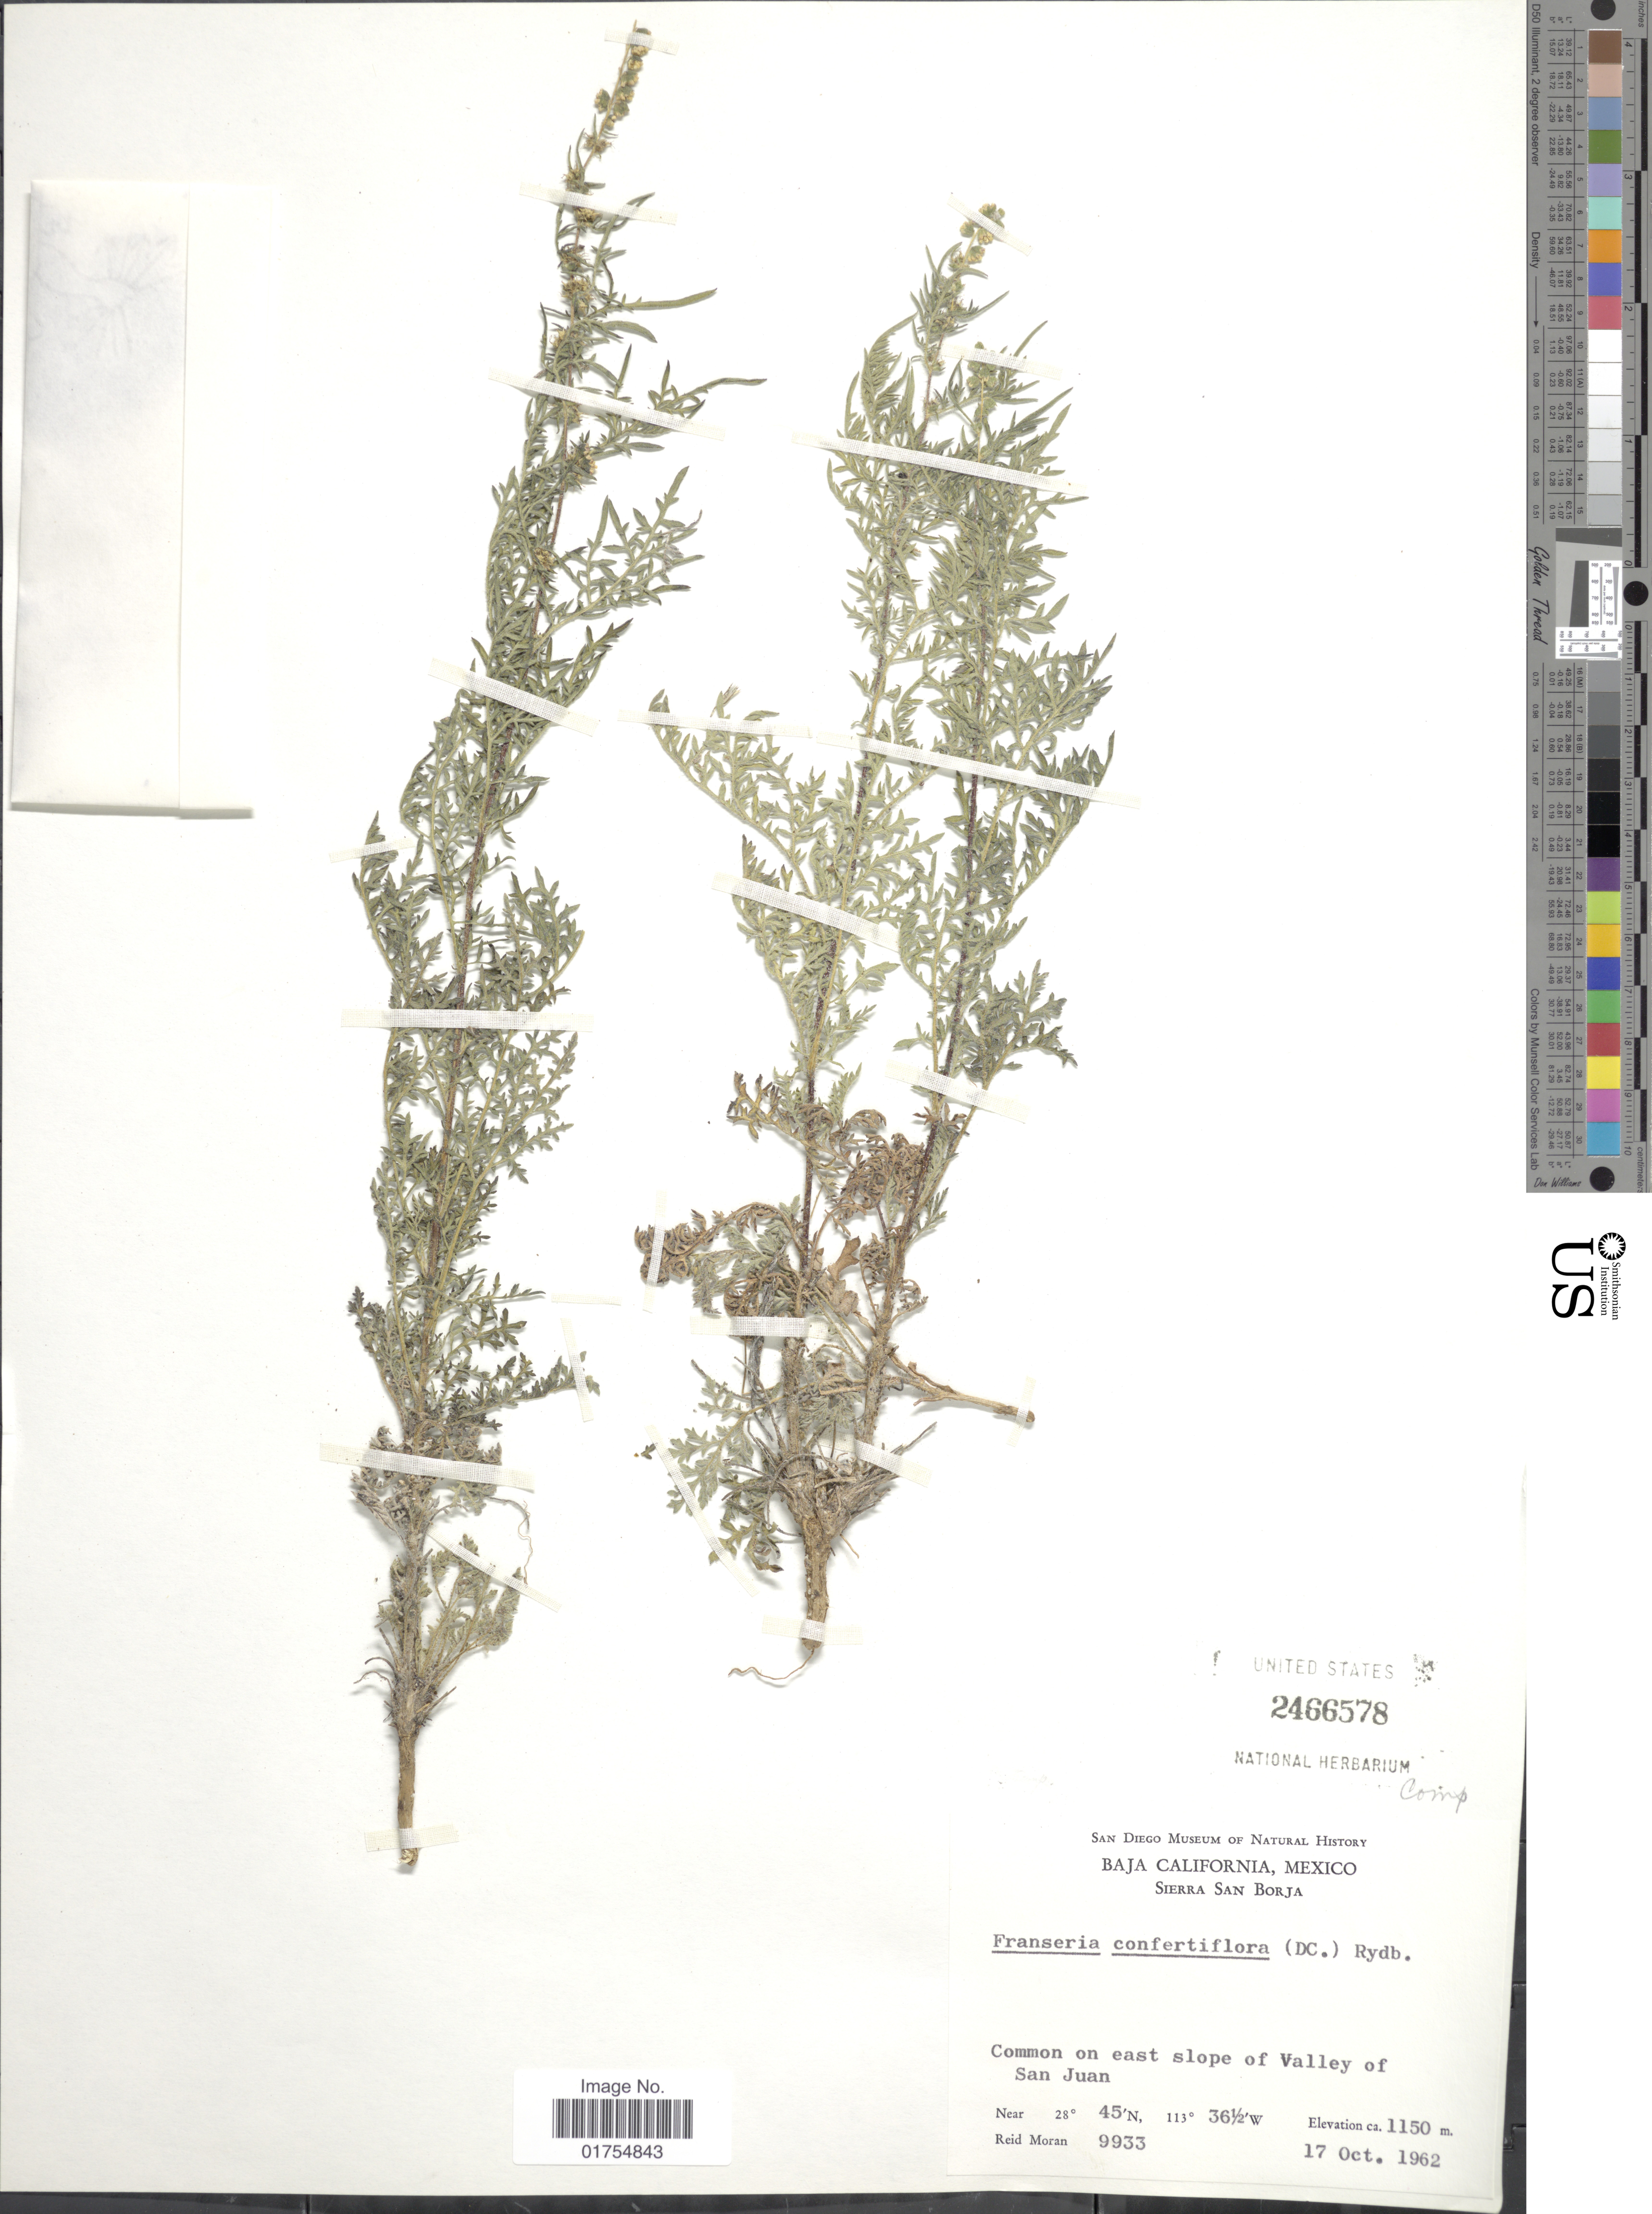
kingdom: Plantae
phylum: Tracheophyta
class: Magnoliopsida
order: Asterales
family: Asteraceae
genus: Franseria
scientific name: Franseria confertiflora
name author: (DC.) Rydb.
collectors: R. V. Moran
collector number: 9933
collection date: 1962-10-17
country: Mexico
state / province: Baja California Norte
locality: Sierra San Borja. East slope of Valley of San Juan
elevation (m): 1150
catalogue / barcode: US 2466578